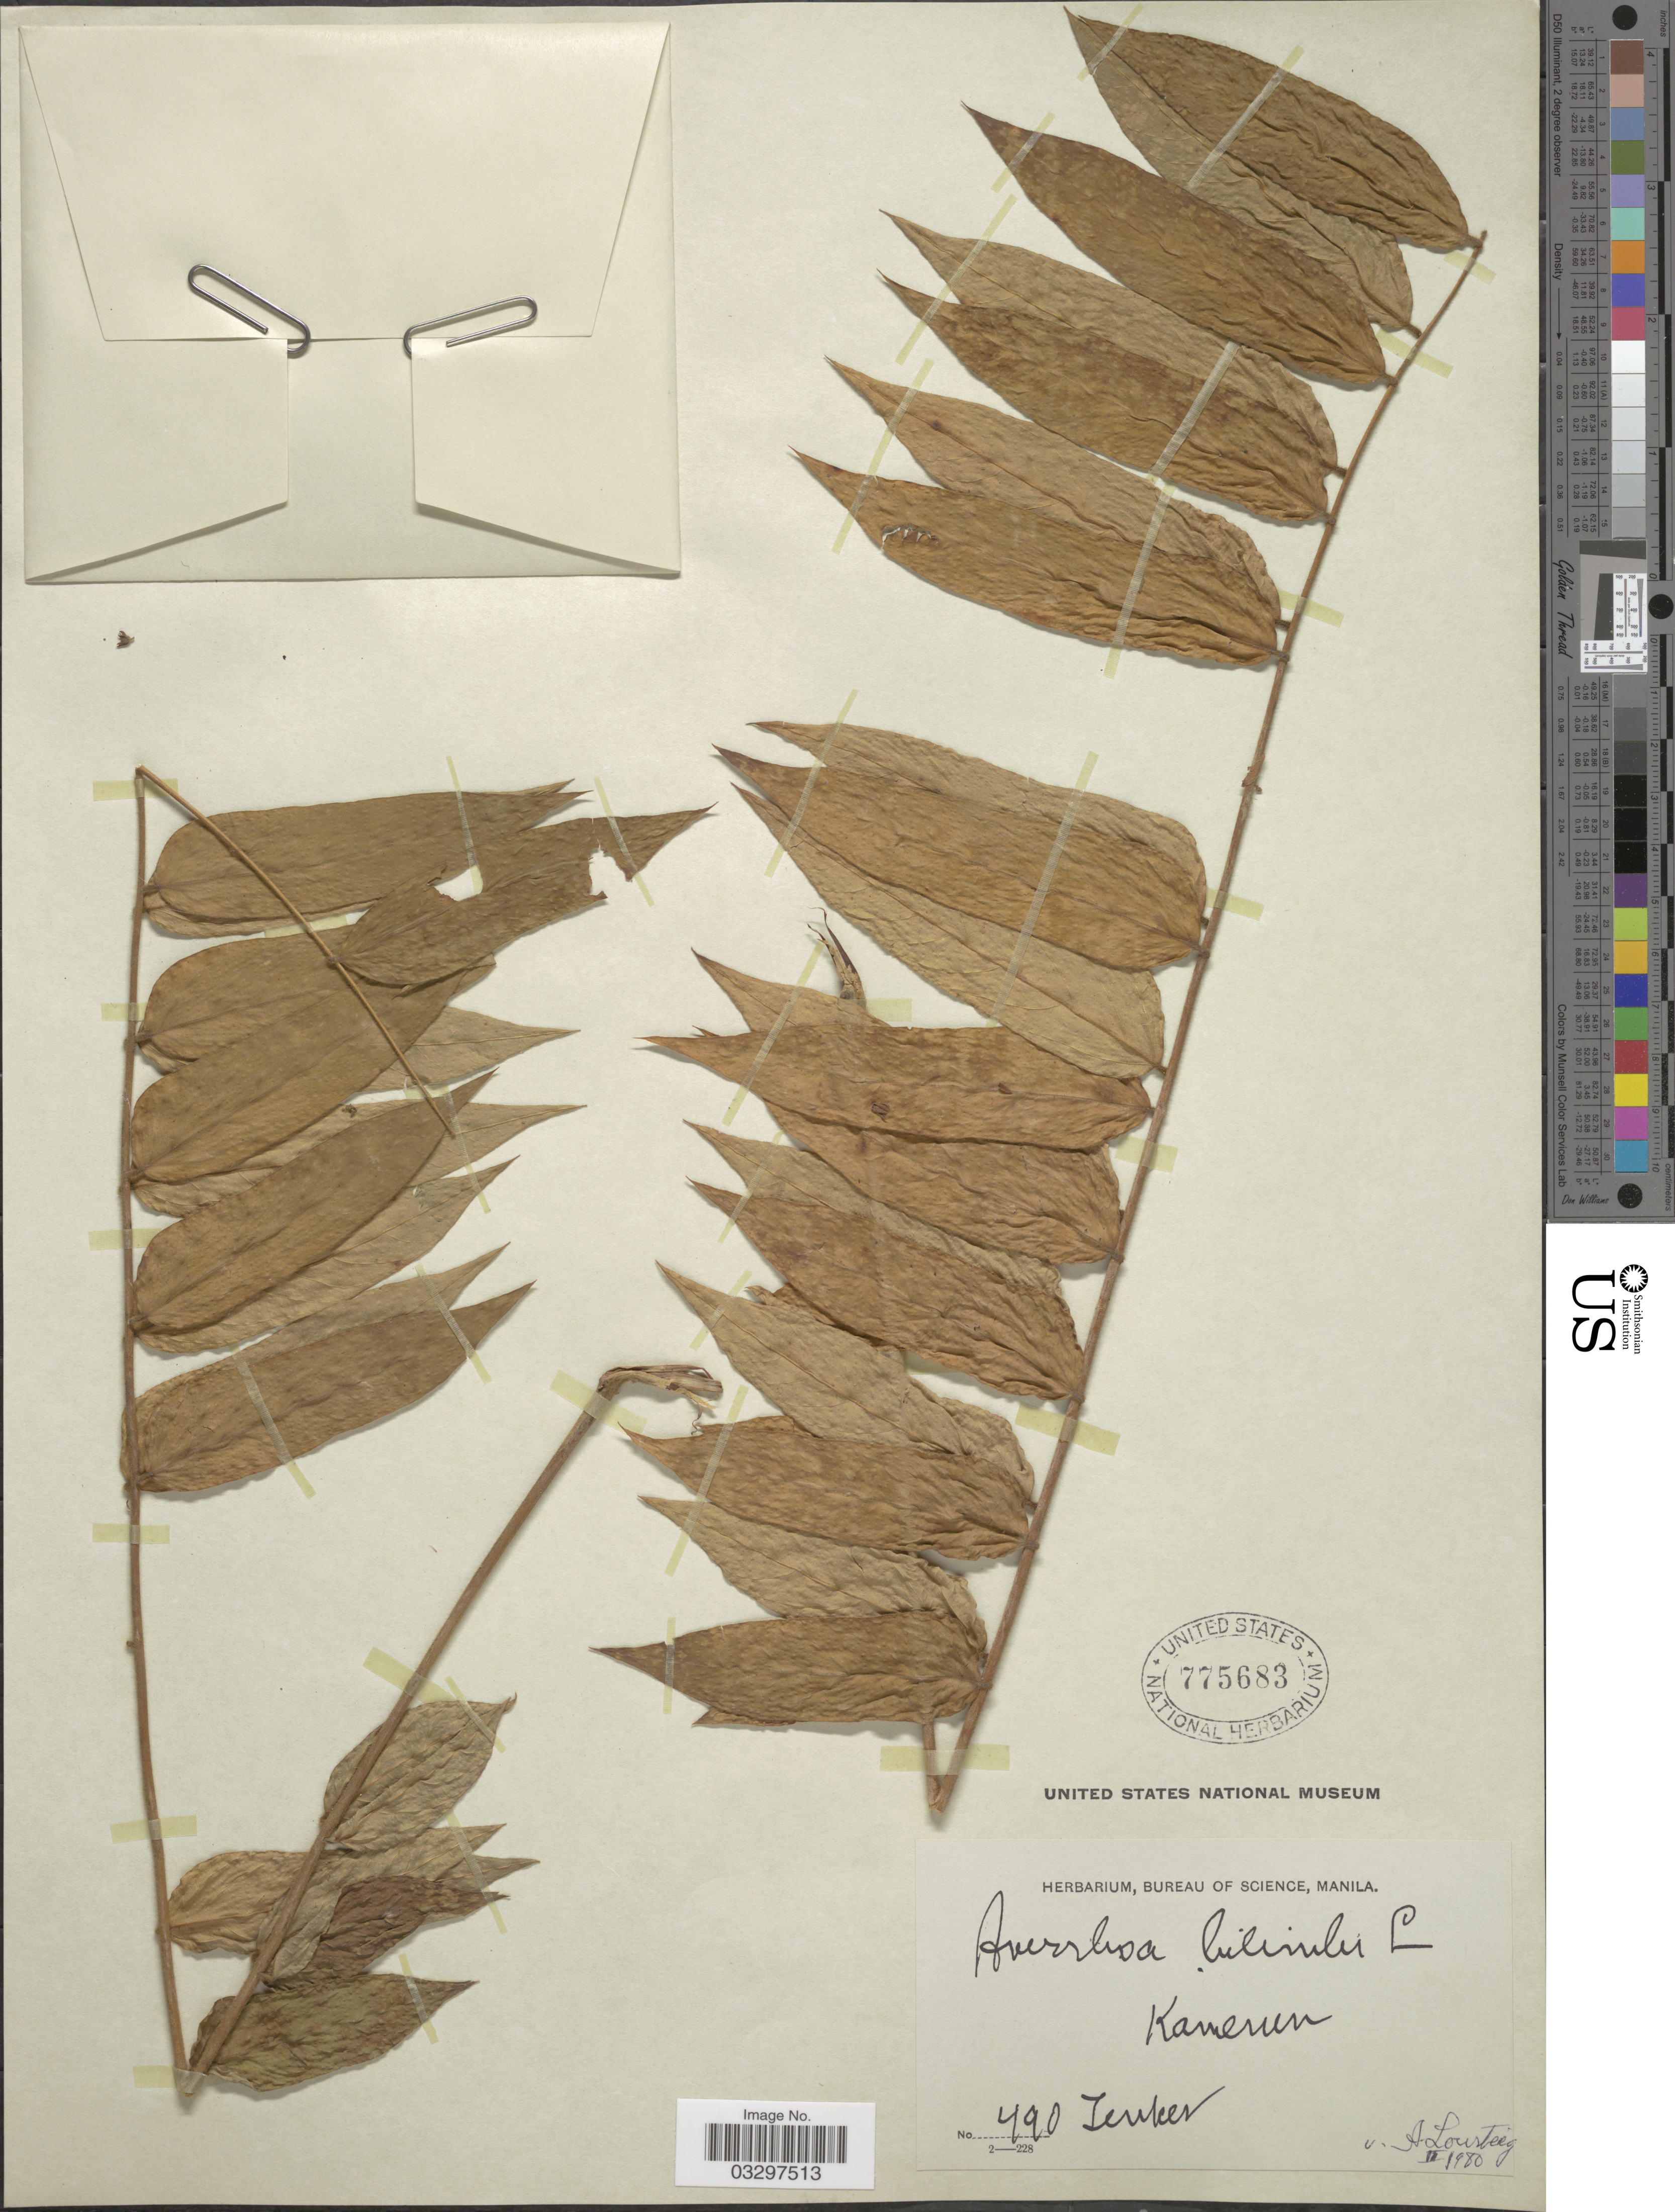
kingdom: Plantae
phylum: Tracheophyta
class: Magnoliopsida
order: Oxalidales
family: Oxalidaceae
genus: Averrhoa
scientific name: Averrhoa bilimbi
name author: L.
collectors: Zenker, --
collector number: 490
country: Cameroon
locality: Kamerun.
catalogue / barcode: US 775683